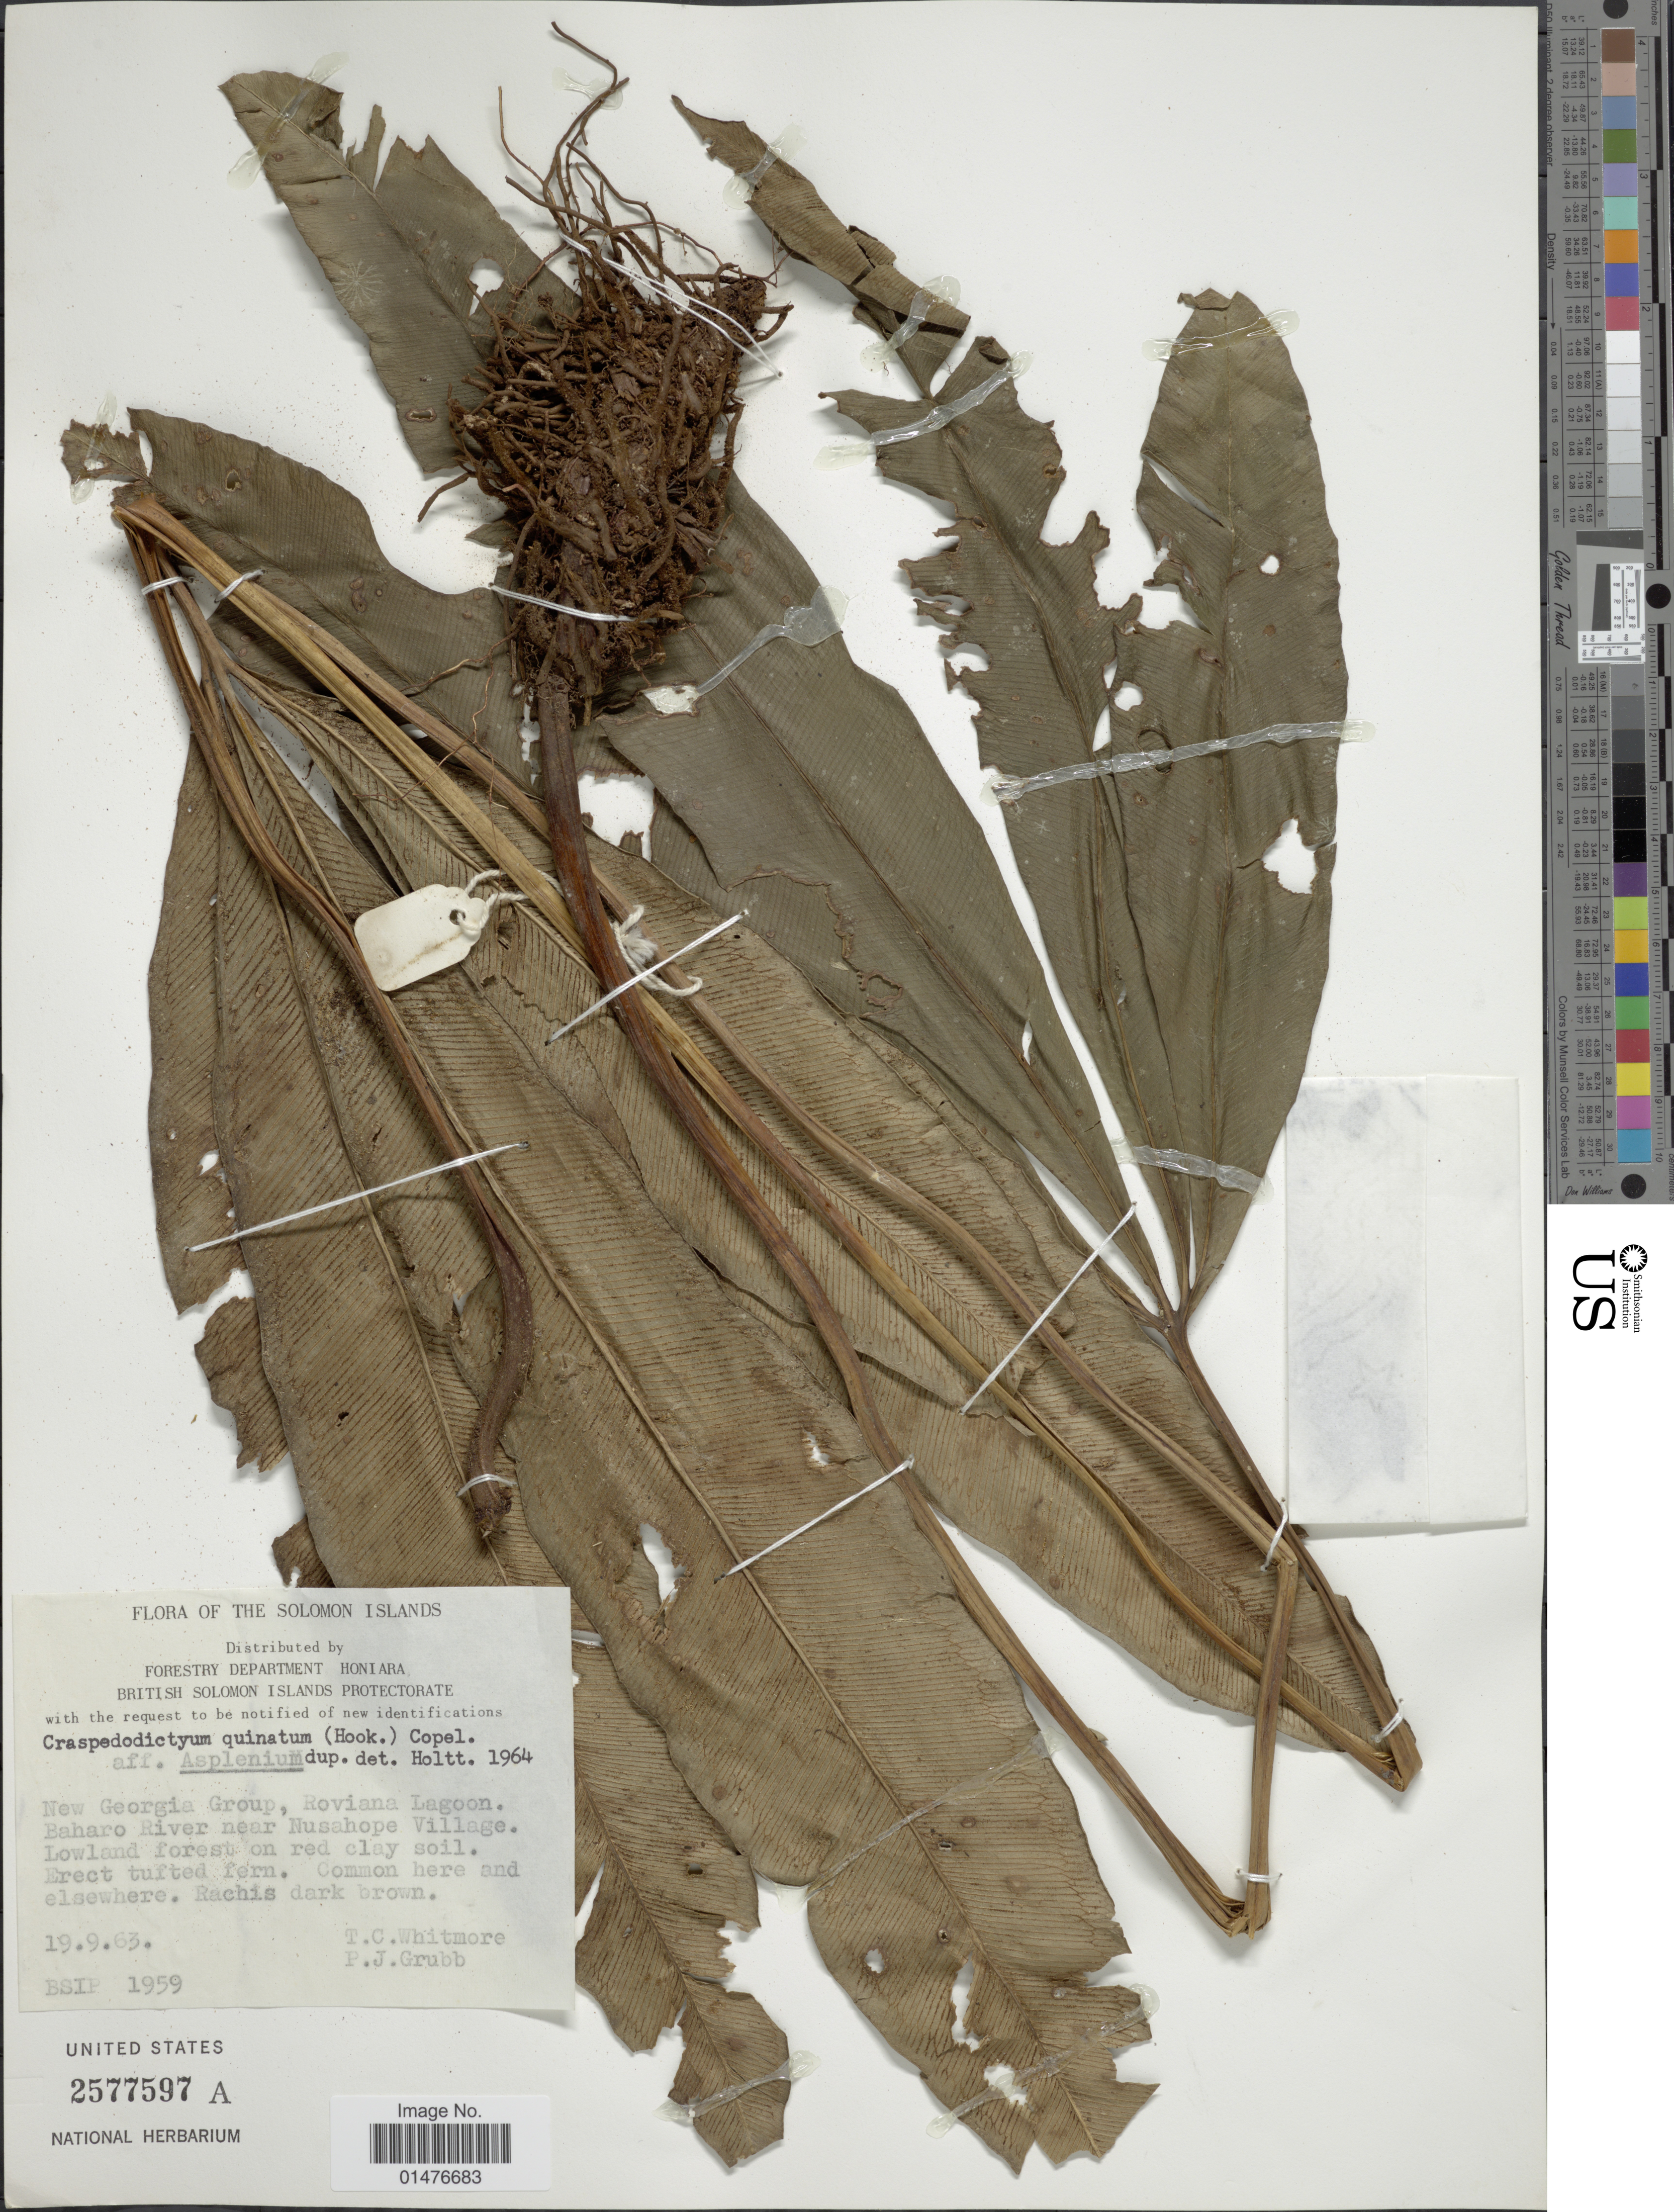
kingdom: Plantae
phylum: Tracheophyta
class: Polypodiopsida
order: Polypodiales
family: Pteridaceae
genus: Syngramma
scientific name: Syngramma quinata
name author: (Hook.) Carruth.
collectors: T. C. Whitmore & P. J. Grubb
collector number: BSIP1959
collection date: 1963-09-19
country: Solomon Islands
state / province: Solomon Islands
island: New Georgia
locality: Solomon Islands, New Georgia Group, Roviana Lagoon, Baharo River near Nusahope Village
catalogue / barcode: US 2577597